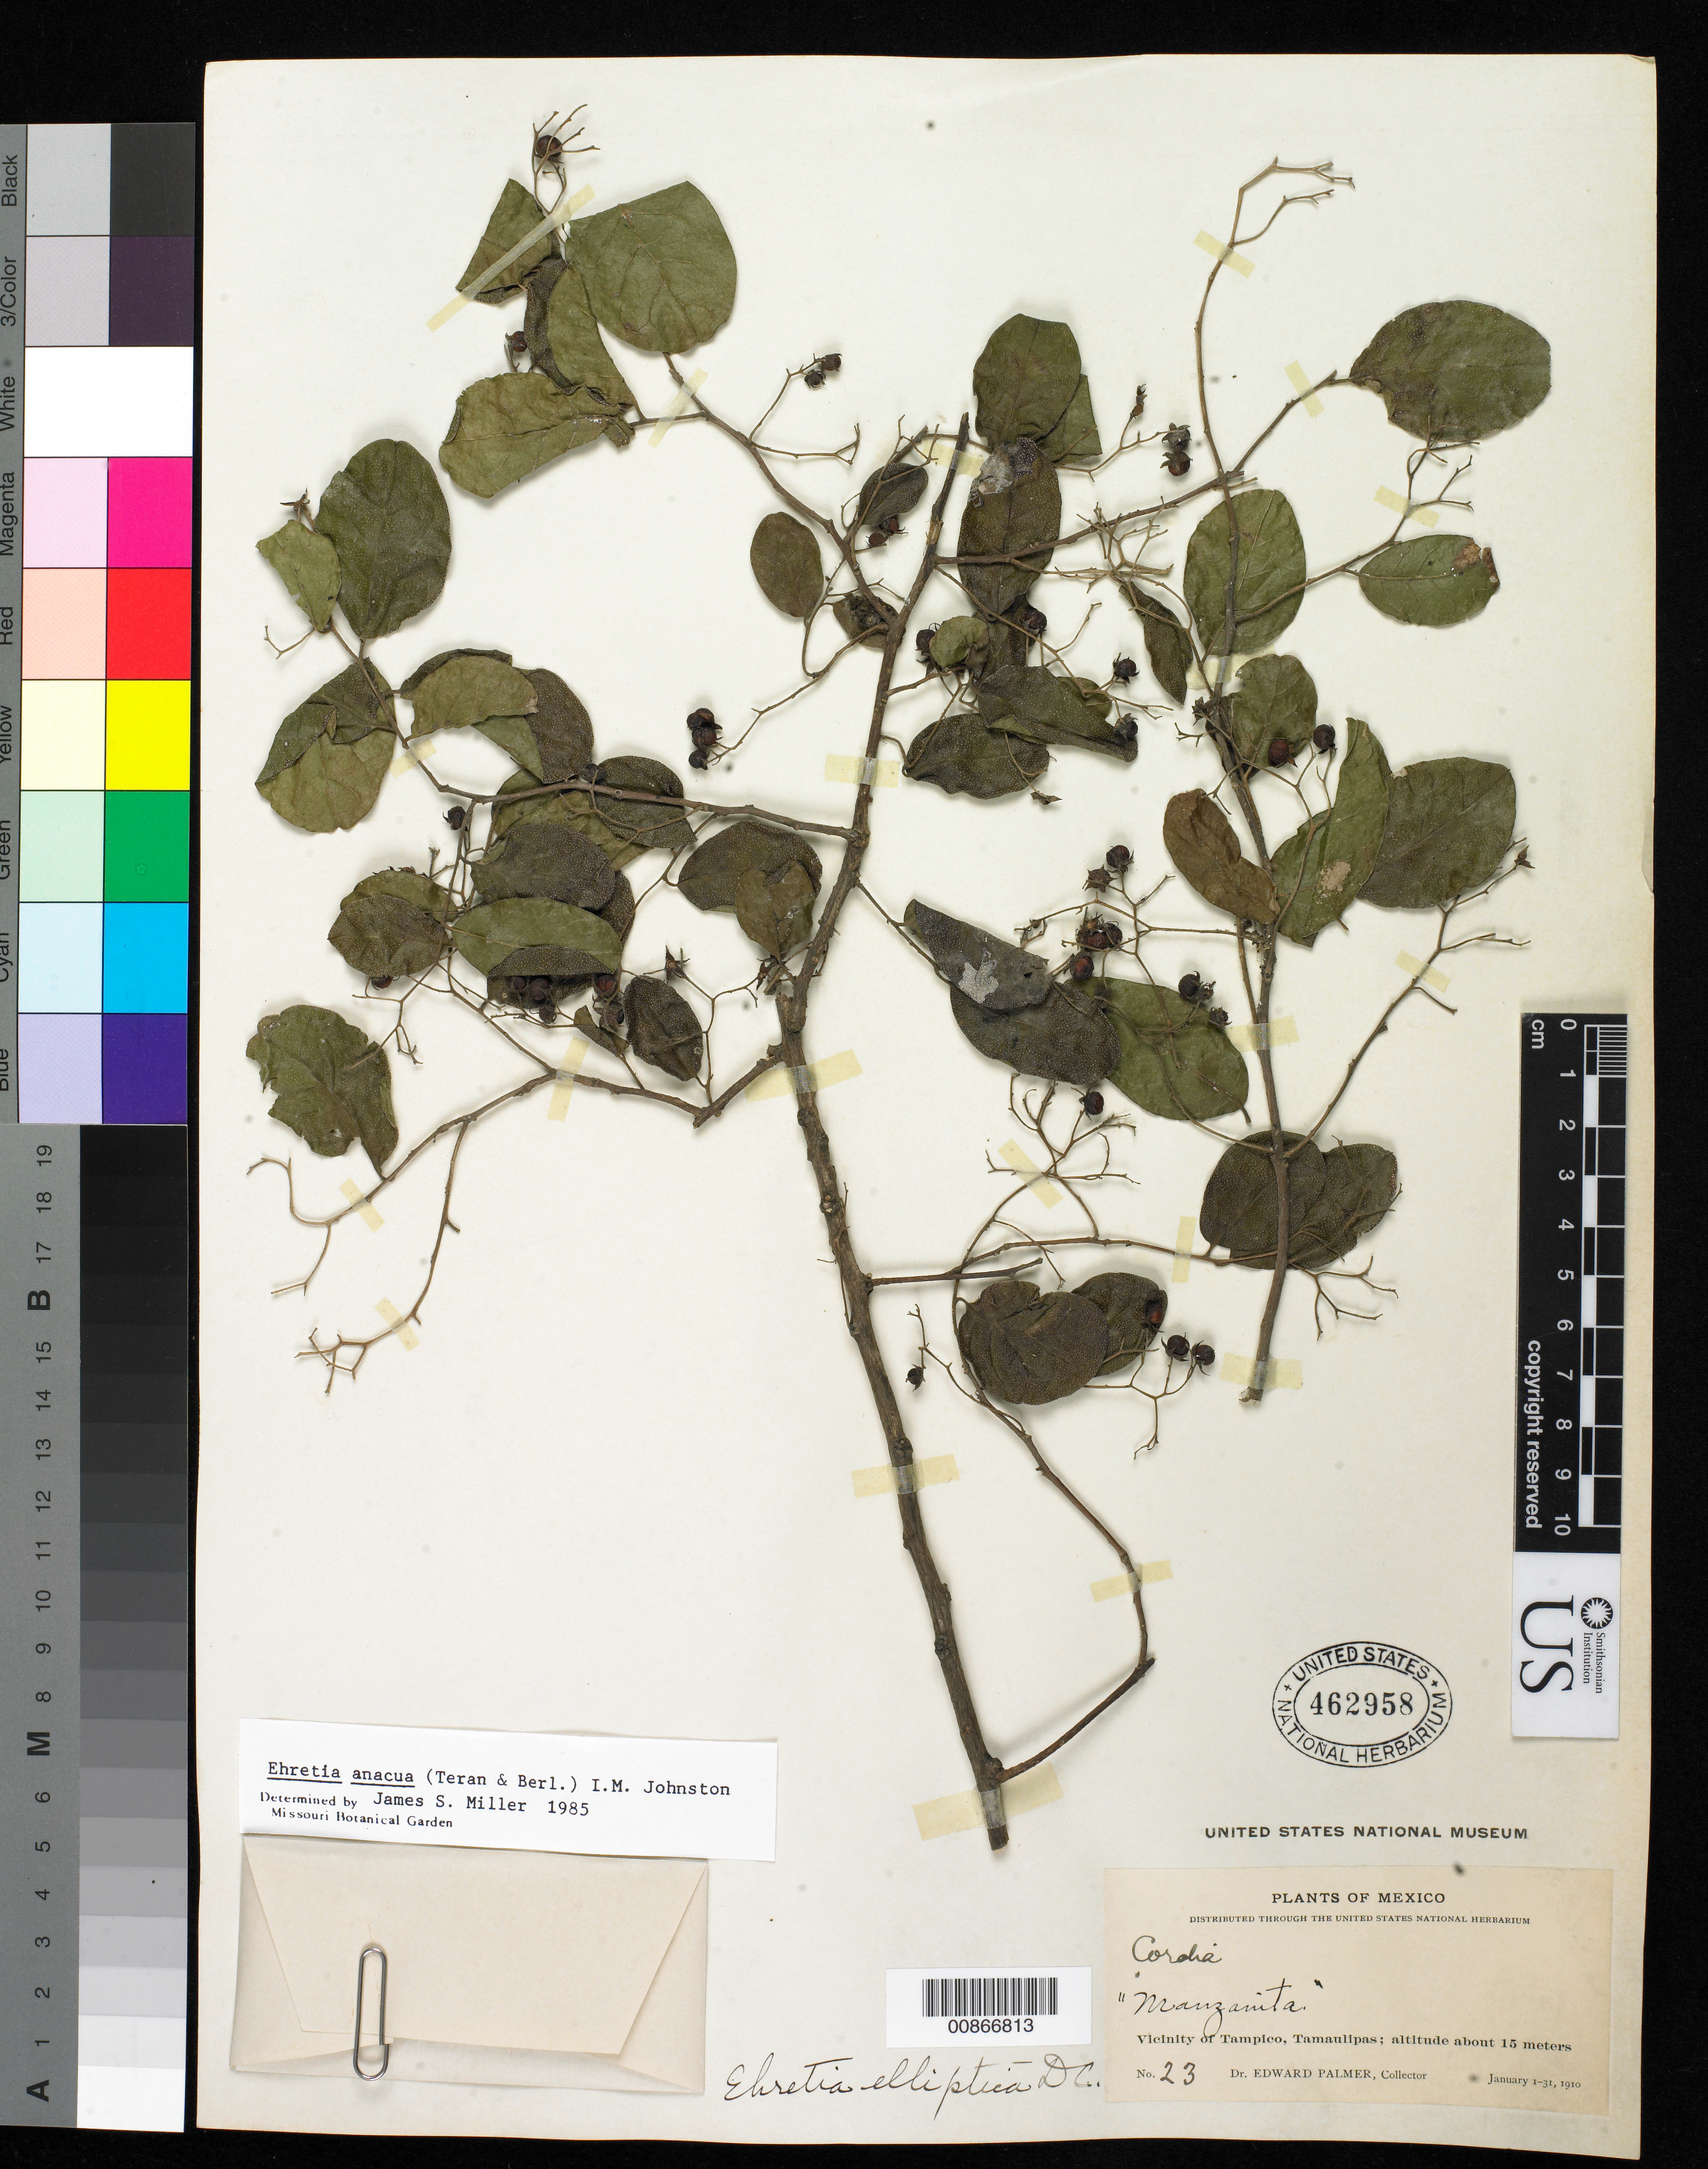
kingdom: Plantae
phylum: Tracheophyta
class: Magnoliopsida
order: Boraginales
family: Ehretiaceae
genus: Ehretia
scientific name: Ehretia anacua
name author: (Terán & Berland.) I.M. Johnst.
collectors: E. Palmer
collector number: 23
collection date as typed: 01 Jan 1910 to 31 Jan 1910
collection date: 1910-01-01/1910-01-31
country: Mexico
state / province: Tamaulipas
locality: Vicinity of Tampico, Tamaulipas.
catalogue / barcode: US 462958